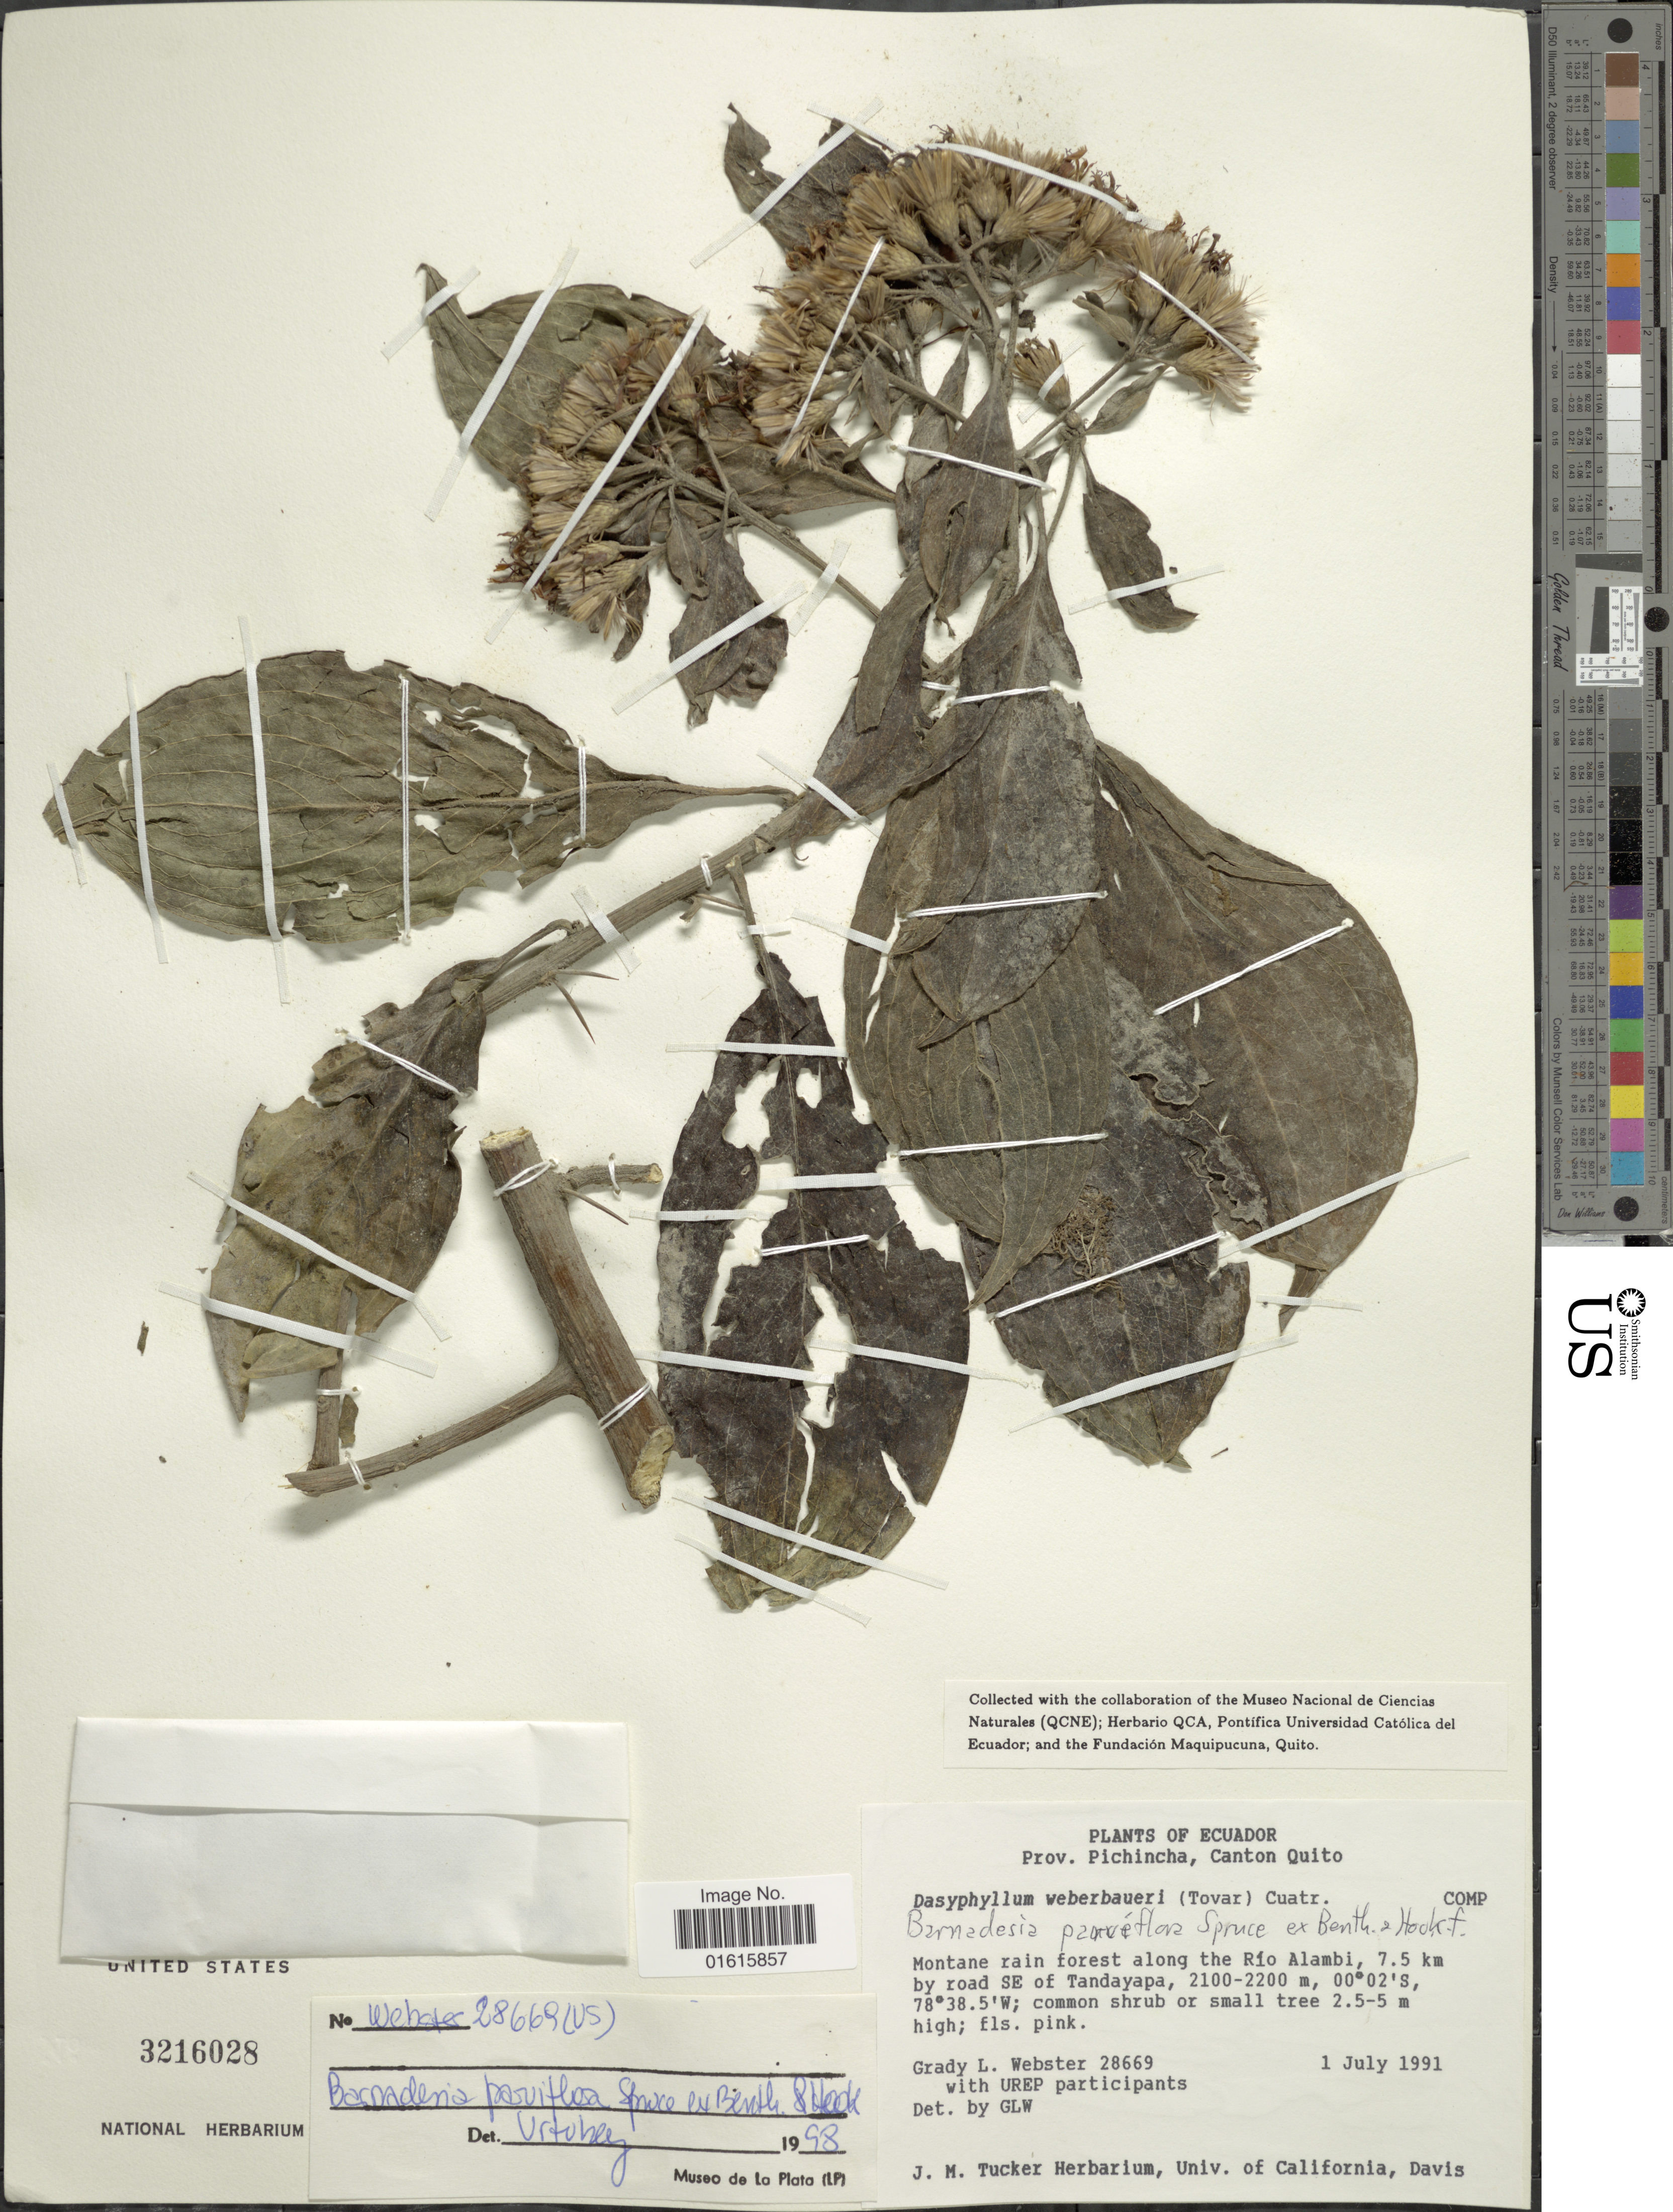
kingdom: Plantae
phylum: Tracheophyta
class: Magnoliopsida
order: Asterales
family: Asteraceae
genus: Barnadesia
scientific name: Barnadesia parviflora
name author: Spruce ex Benth. & Hook. f.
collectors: G. L. Webster & UREP participants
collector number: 28669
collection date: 1991-07-01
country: Ecuador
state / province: Pichincha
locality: Canton Quito, Montane rain forest along the Rio Alambi, 7.5 km by road SE of Tandayapa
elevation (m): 2100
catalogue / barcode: US 3216028